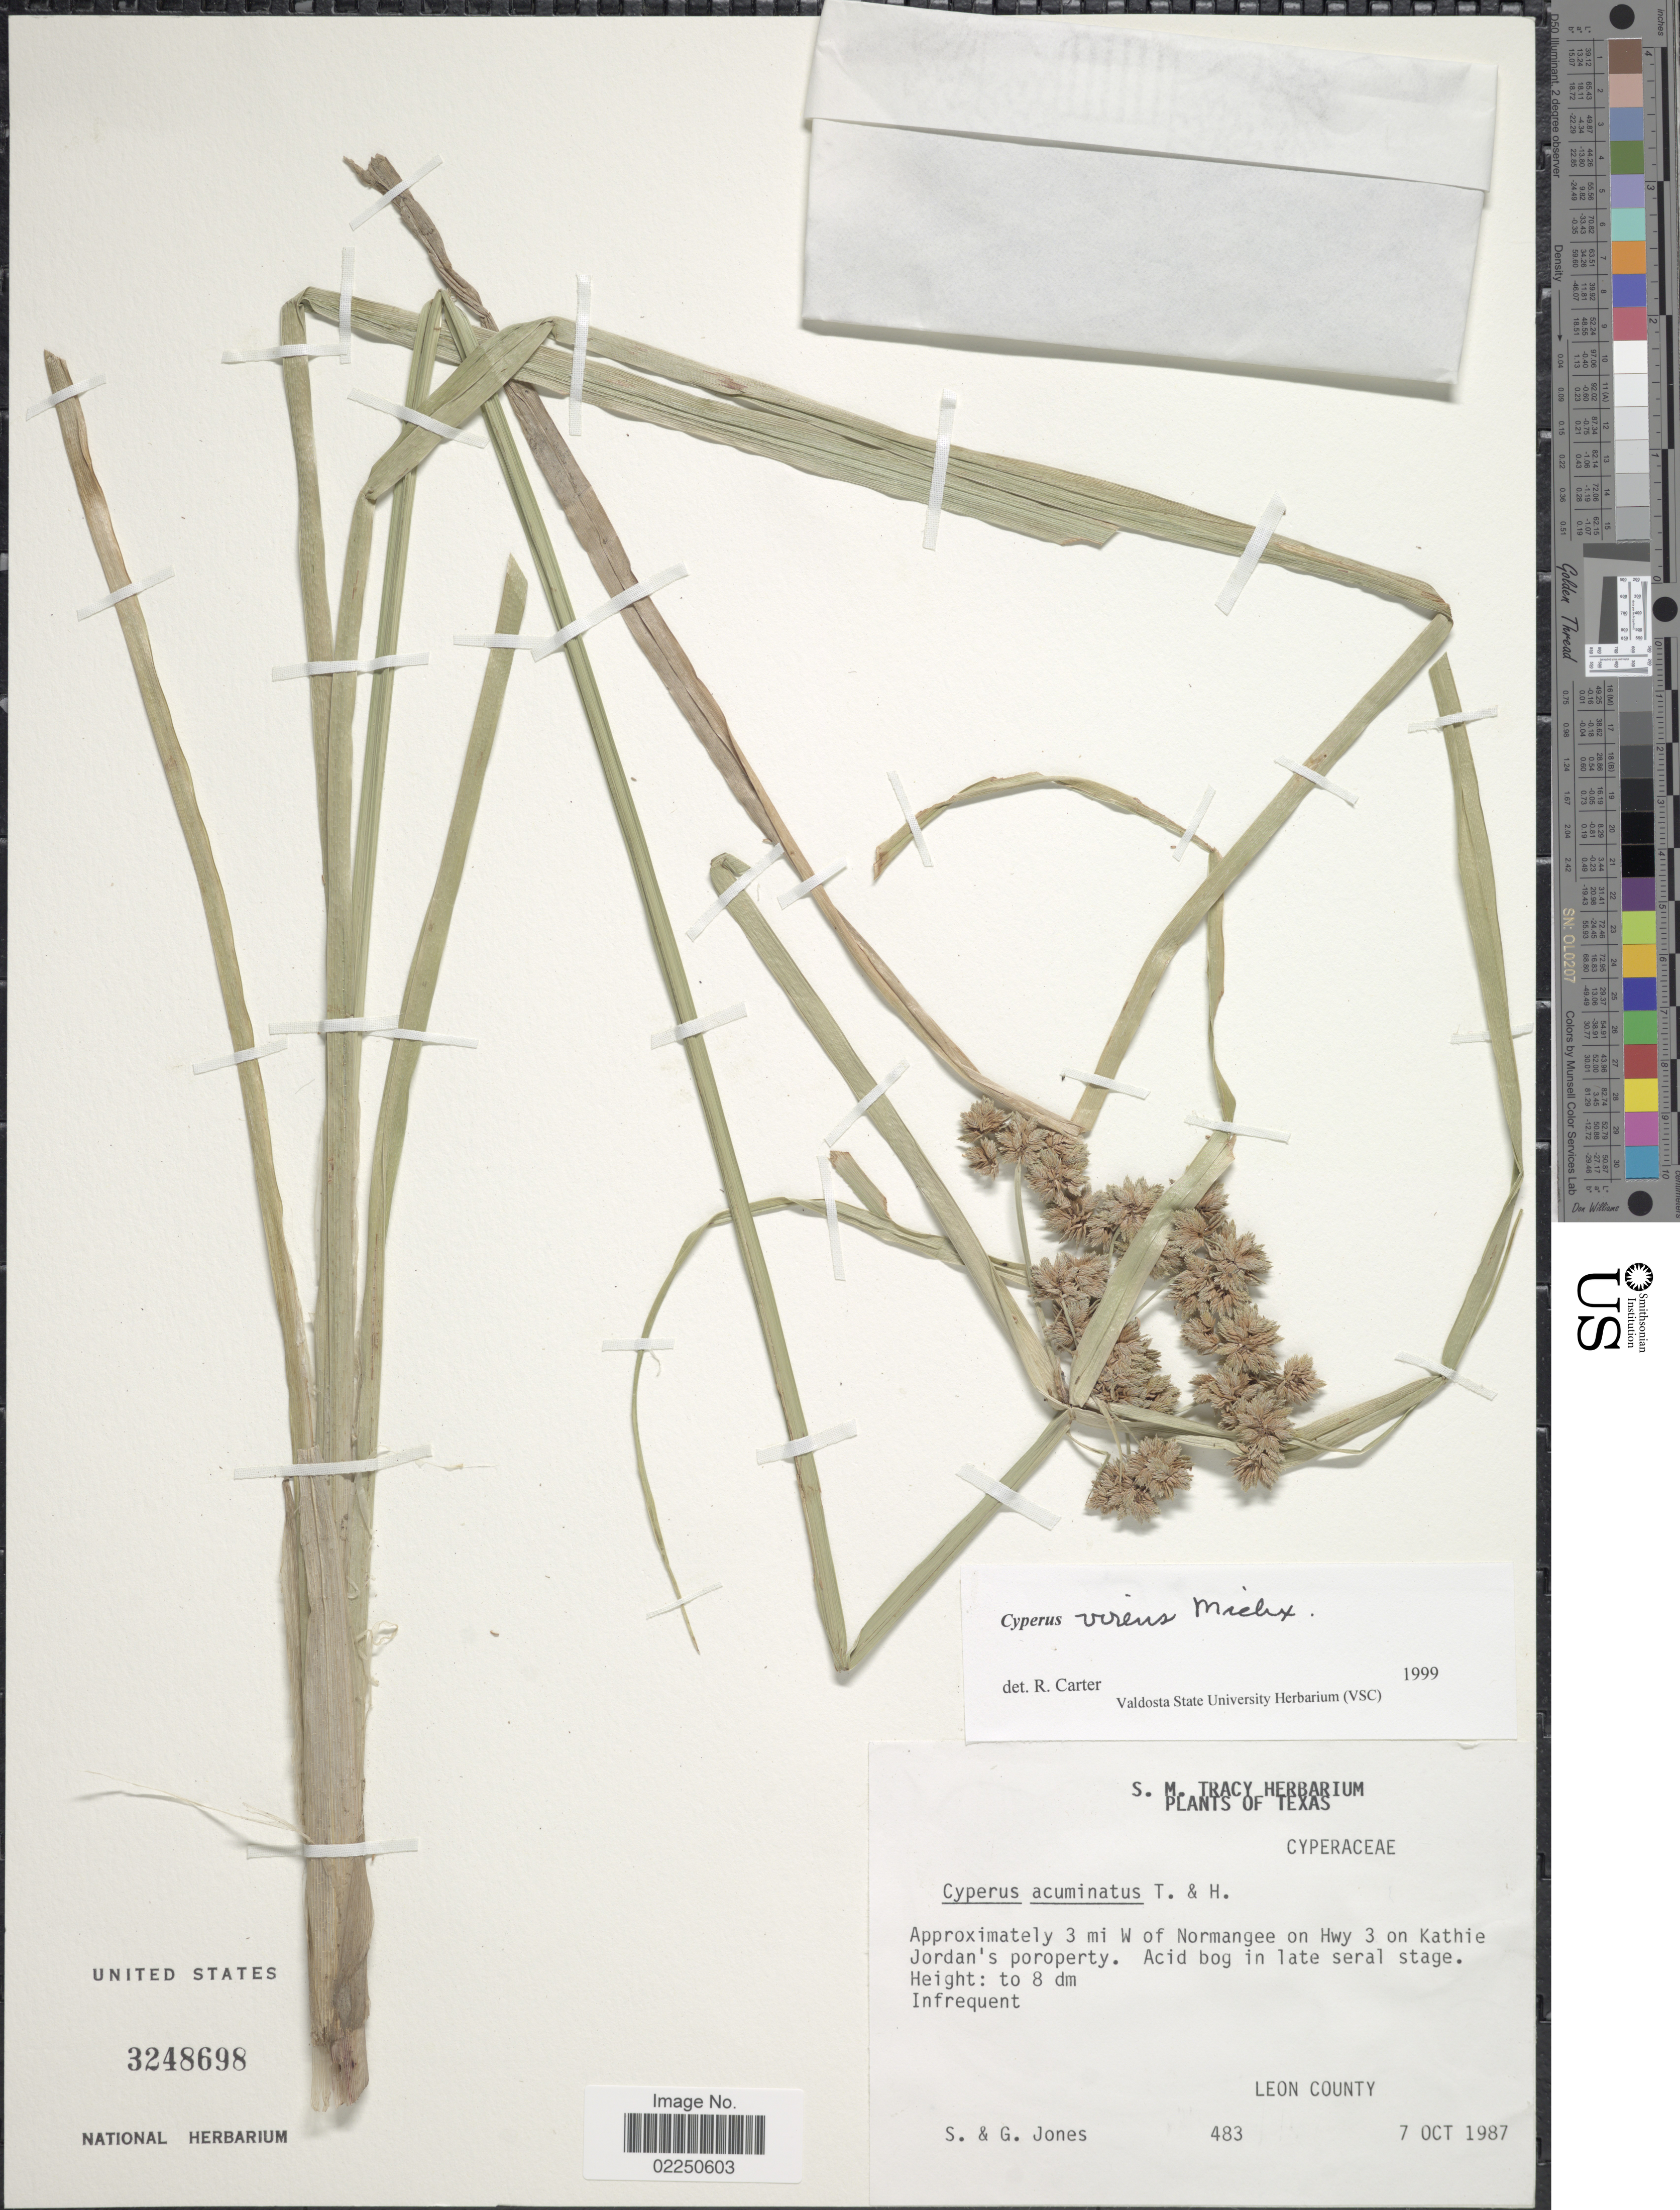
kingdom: Plantae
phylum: Tracheophyta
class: Liliopsida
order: Poales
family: Cyperaceae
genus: Cyperus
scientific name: Cyperus virens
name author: Michx.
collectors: S. Jones & G. Jones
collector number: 483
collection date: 1987-10-07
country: United States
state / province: Texas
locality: Approximately 3 mi W of Normangee on Hwy 3 on Kathie Jordan's poroperty. Leon County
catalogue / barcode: US 3248698